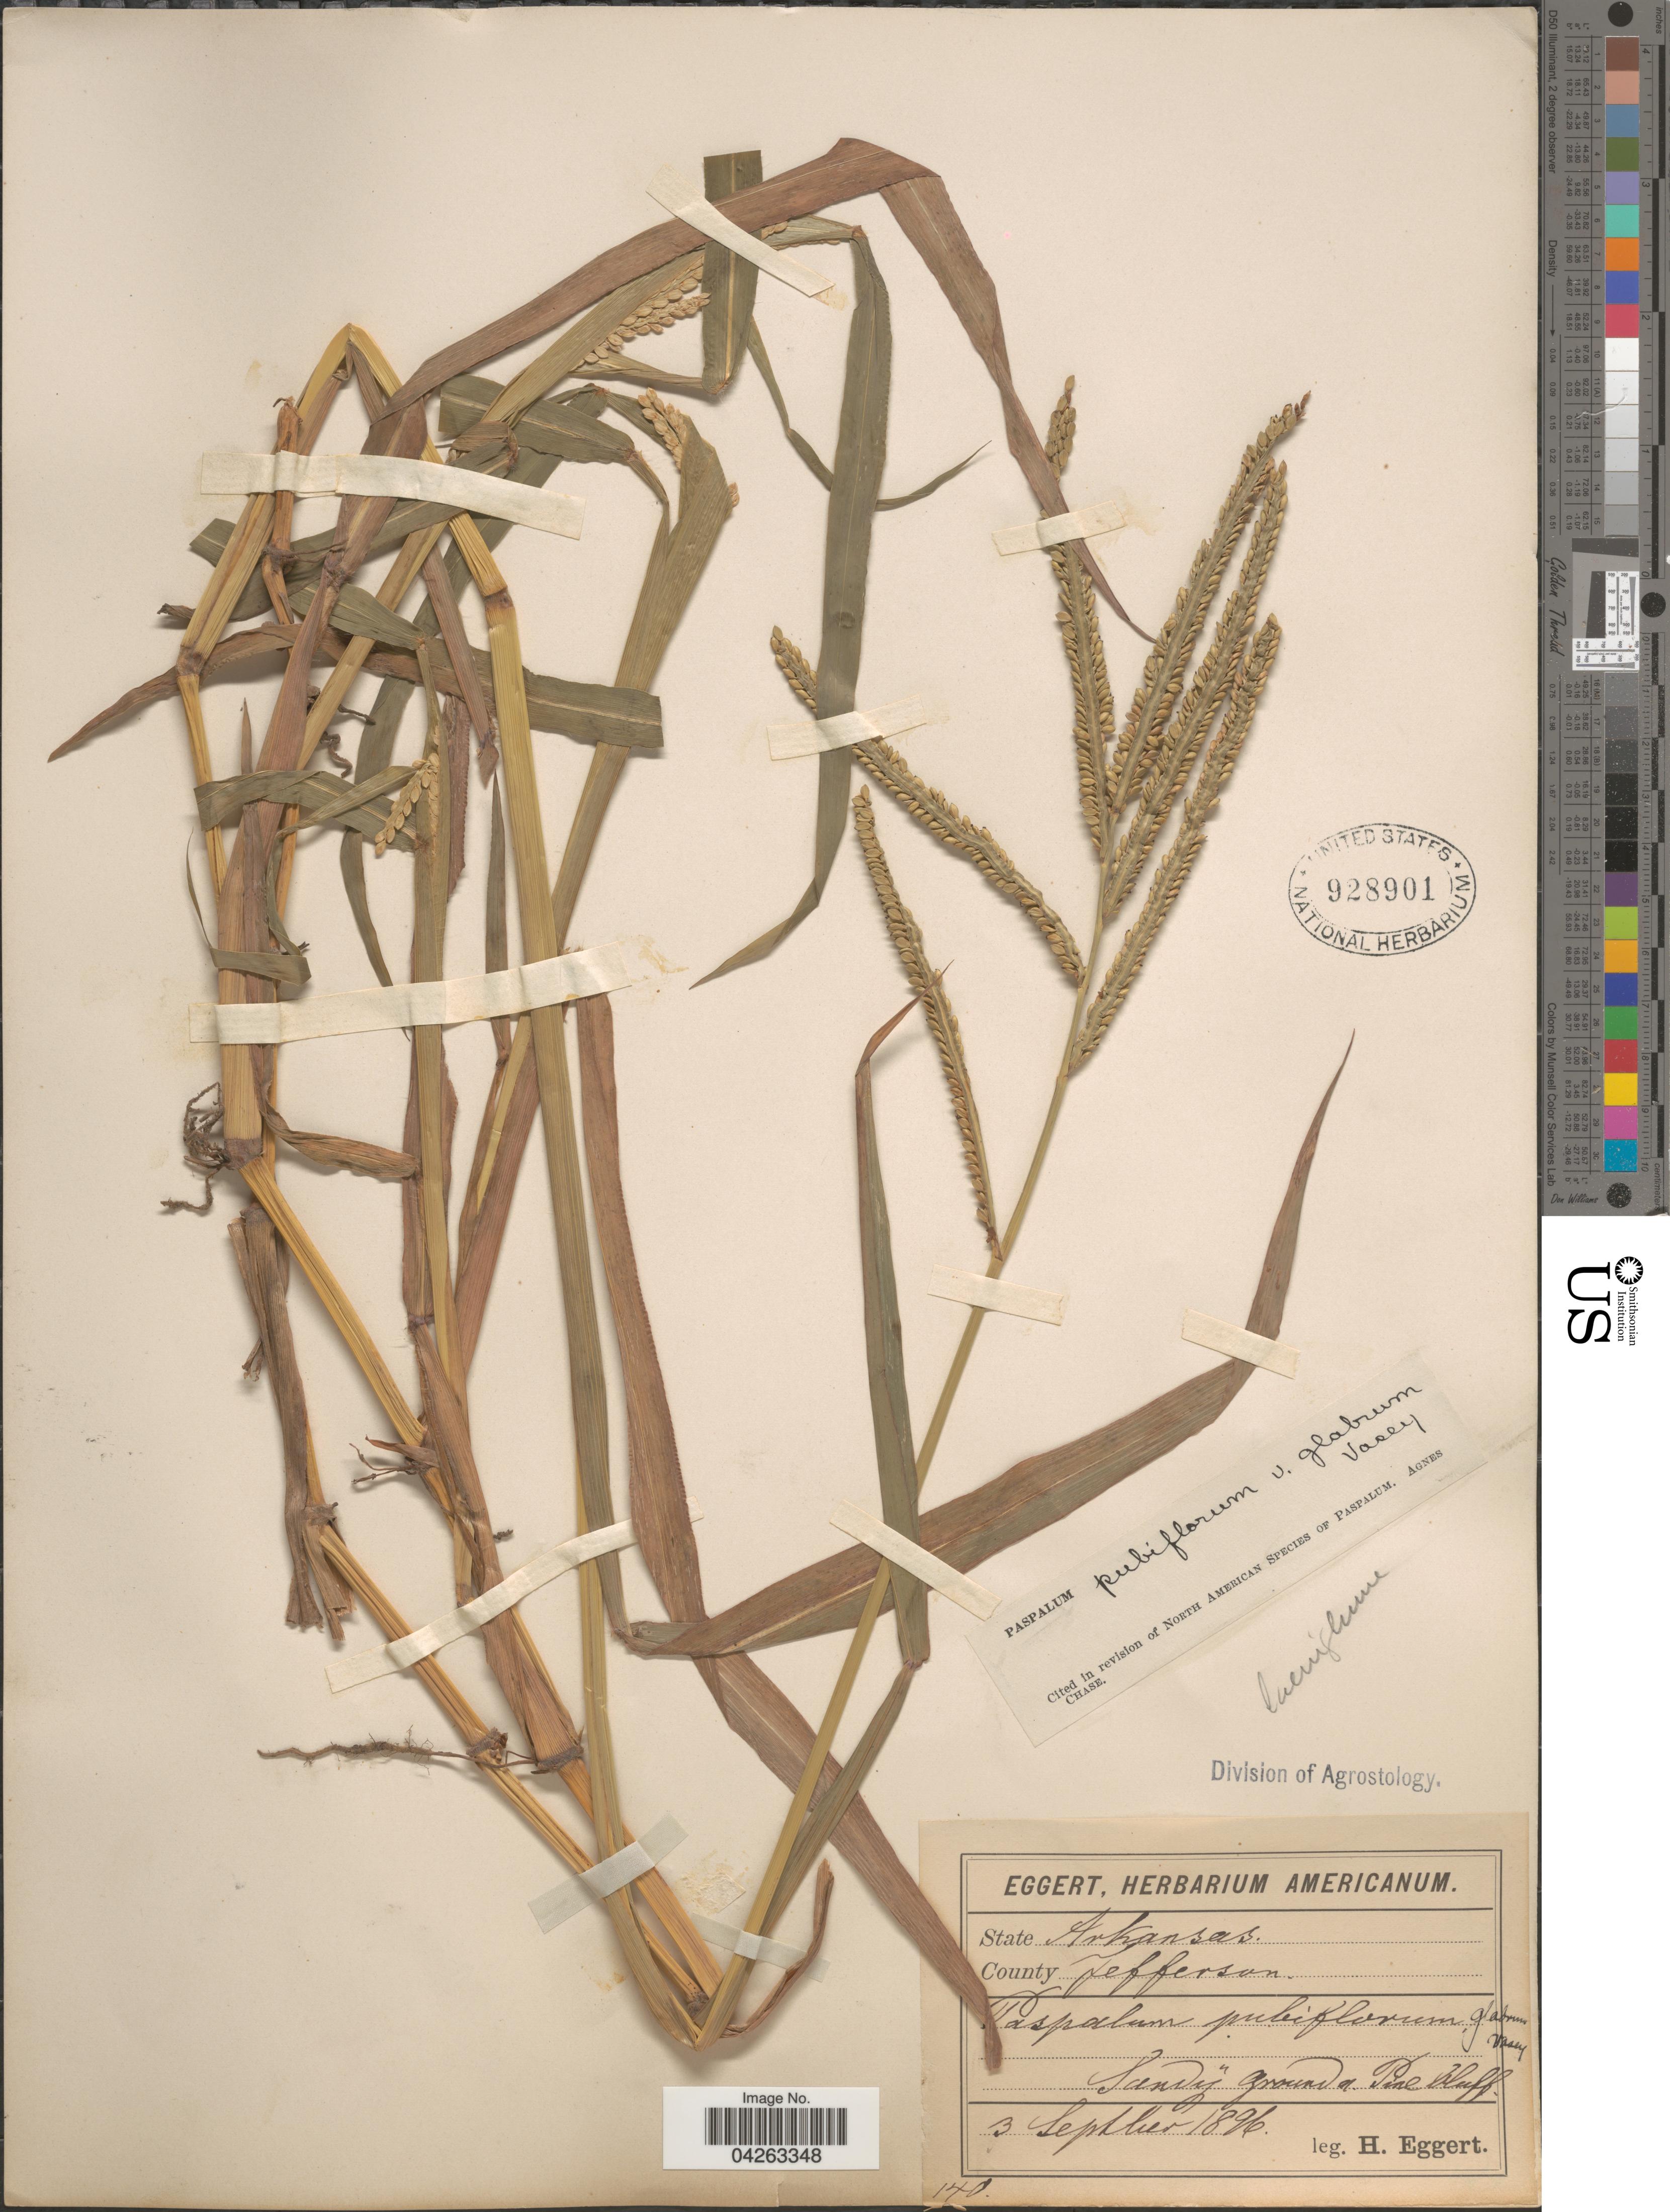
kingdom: Plantae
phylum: Tracheophyta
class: Liliopsida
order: Poales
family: Poaceae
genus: Paspalum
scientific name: Paspalum pubiflorum var. glabrum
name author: Vasey ex Scribn.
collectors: H. Eggert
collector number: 140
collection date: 1896-09-03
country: United States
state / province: Arkansas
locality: County Jefferson.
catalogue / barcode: US 928901